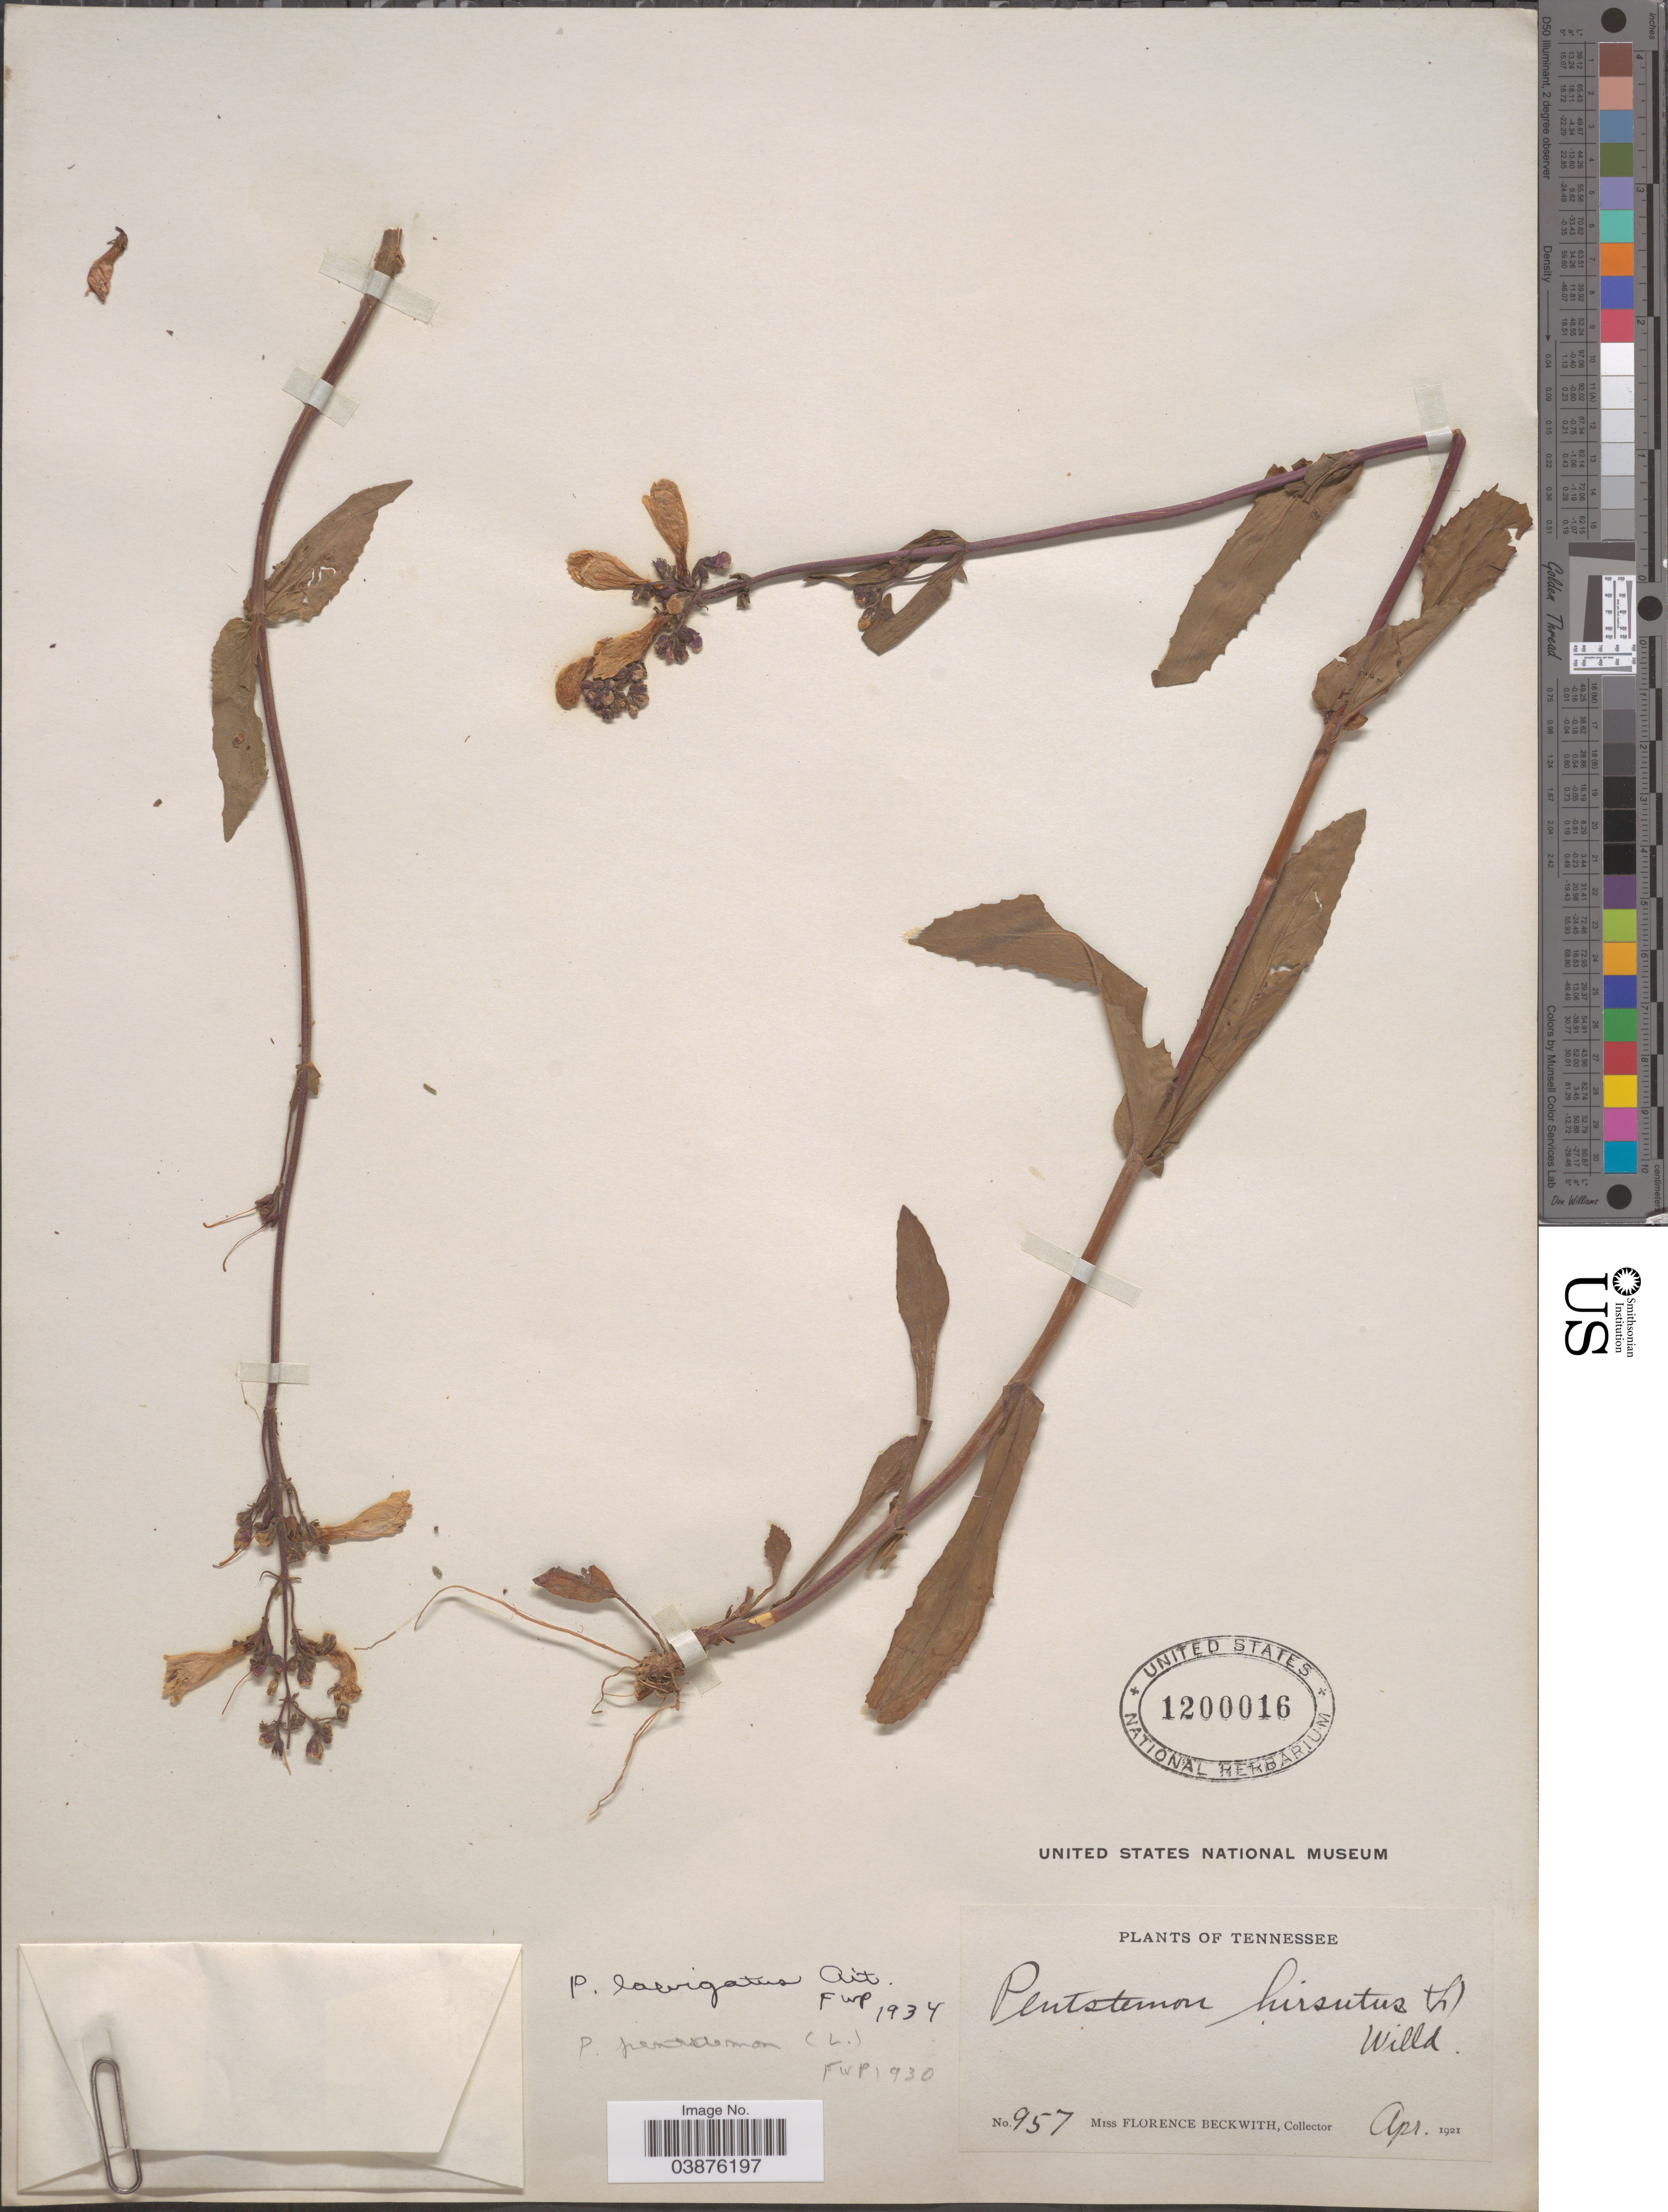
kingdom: Plantae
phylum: Tracheophyta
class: Magnoliopsida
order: Lamiales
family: Plantaginaceae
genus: Penstemon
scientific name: Penstemon laevigatus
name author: Aiton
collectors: F. Beckwith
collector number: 957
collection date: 1921-04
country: United States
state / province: Tennessee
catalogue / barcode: US 1200016